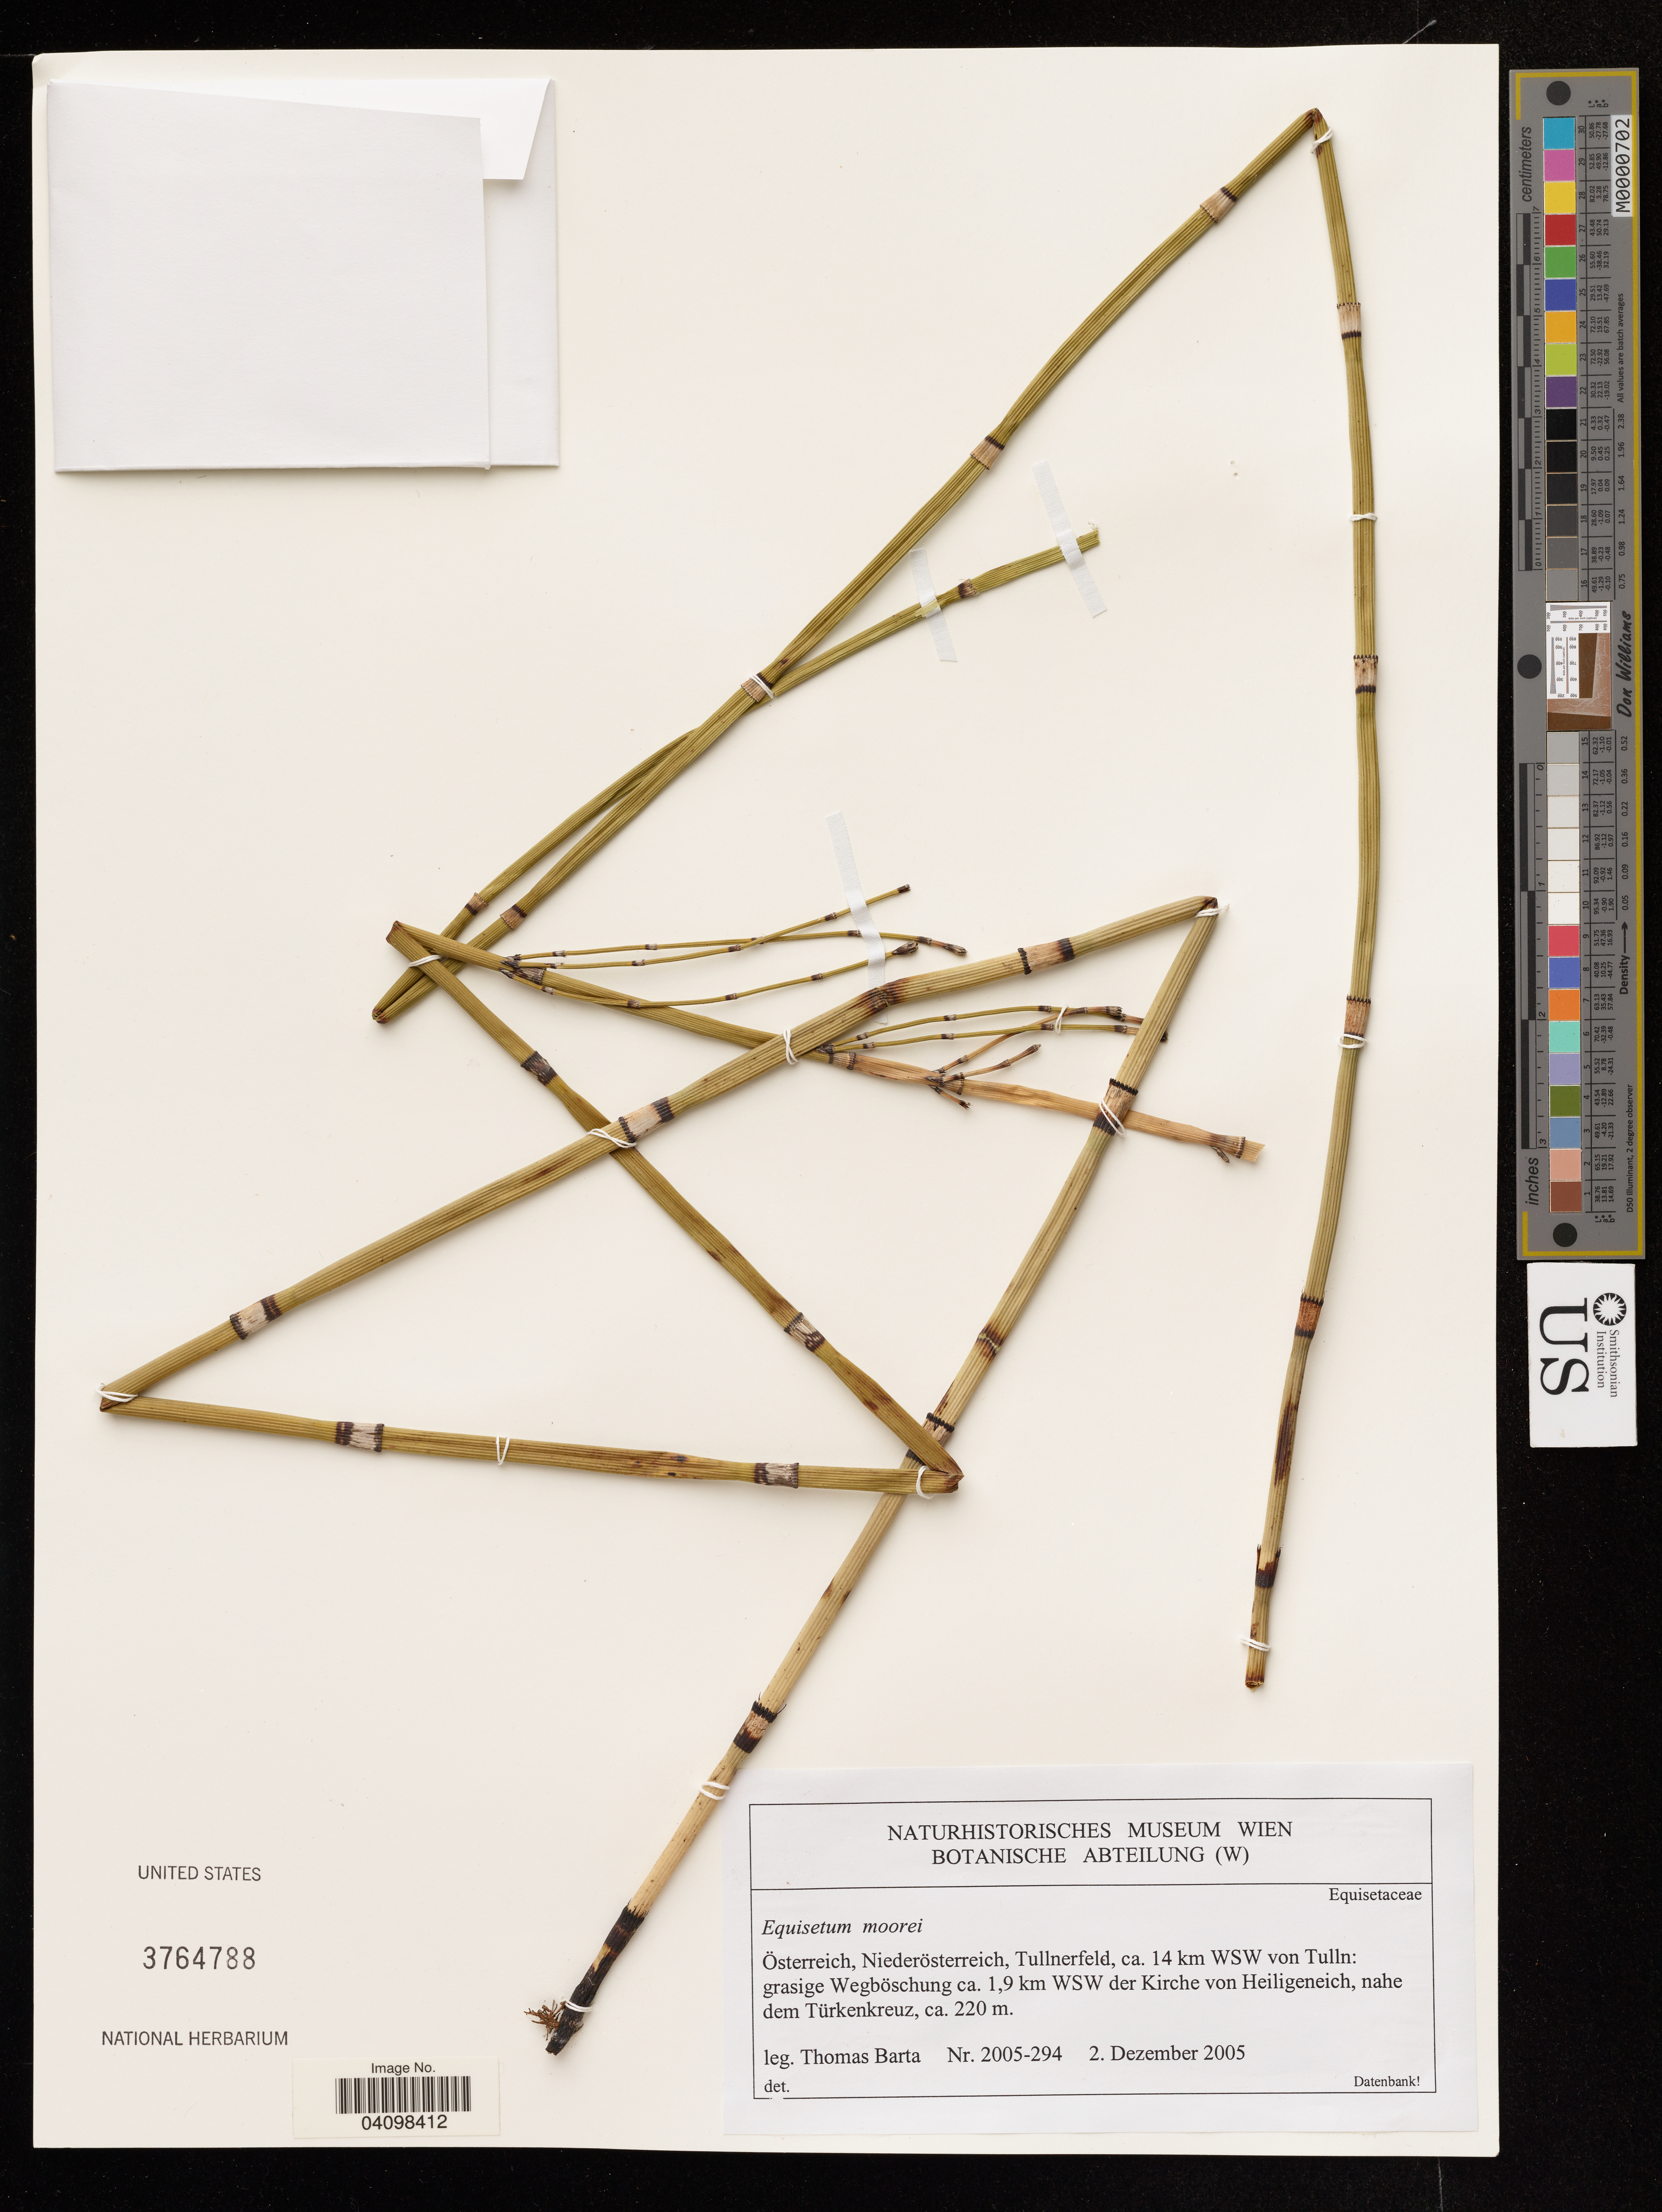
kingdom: Plantae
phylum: Tracheophyta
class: Polypodiopsida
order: Equisetales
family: Equisetaceae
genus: Equisetum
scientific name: Equisetum moorei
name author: Newman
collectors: T. Barta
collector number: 2005-294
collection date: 2005-12-02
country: Austria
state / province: Niederosterreich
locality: Österreich. Tullnerfeld, ca. 14 km WSW von Tulln: grasige Wegböschung ca. 1,9 km WSW der Kirche von Heiligeneich, nahe dem Türkenkreuz.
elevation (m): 220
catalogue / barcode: US 3764788